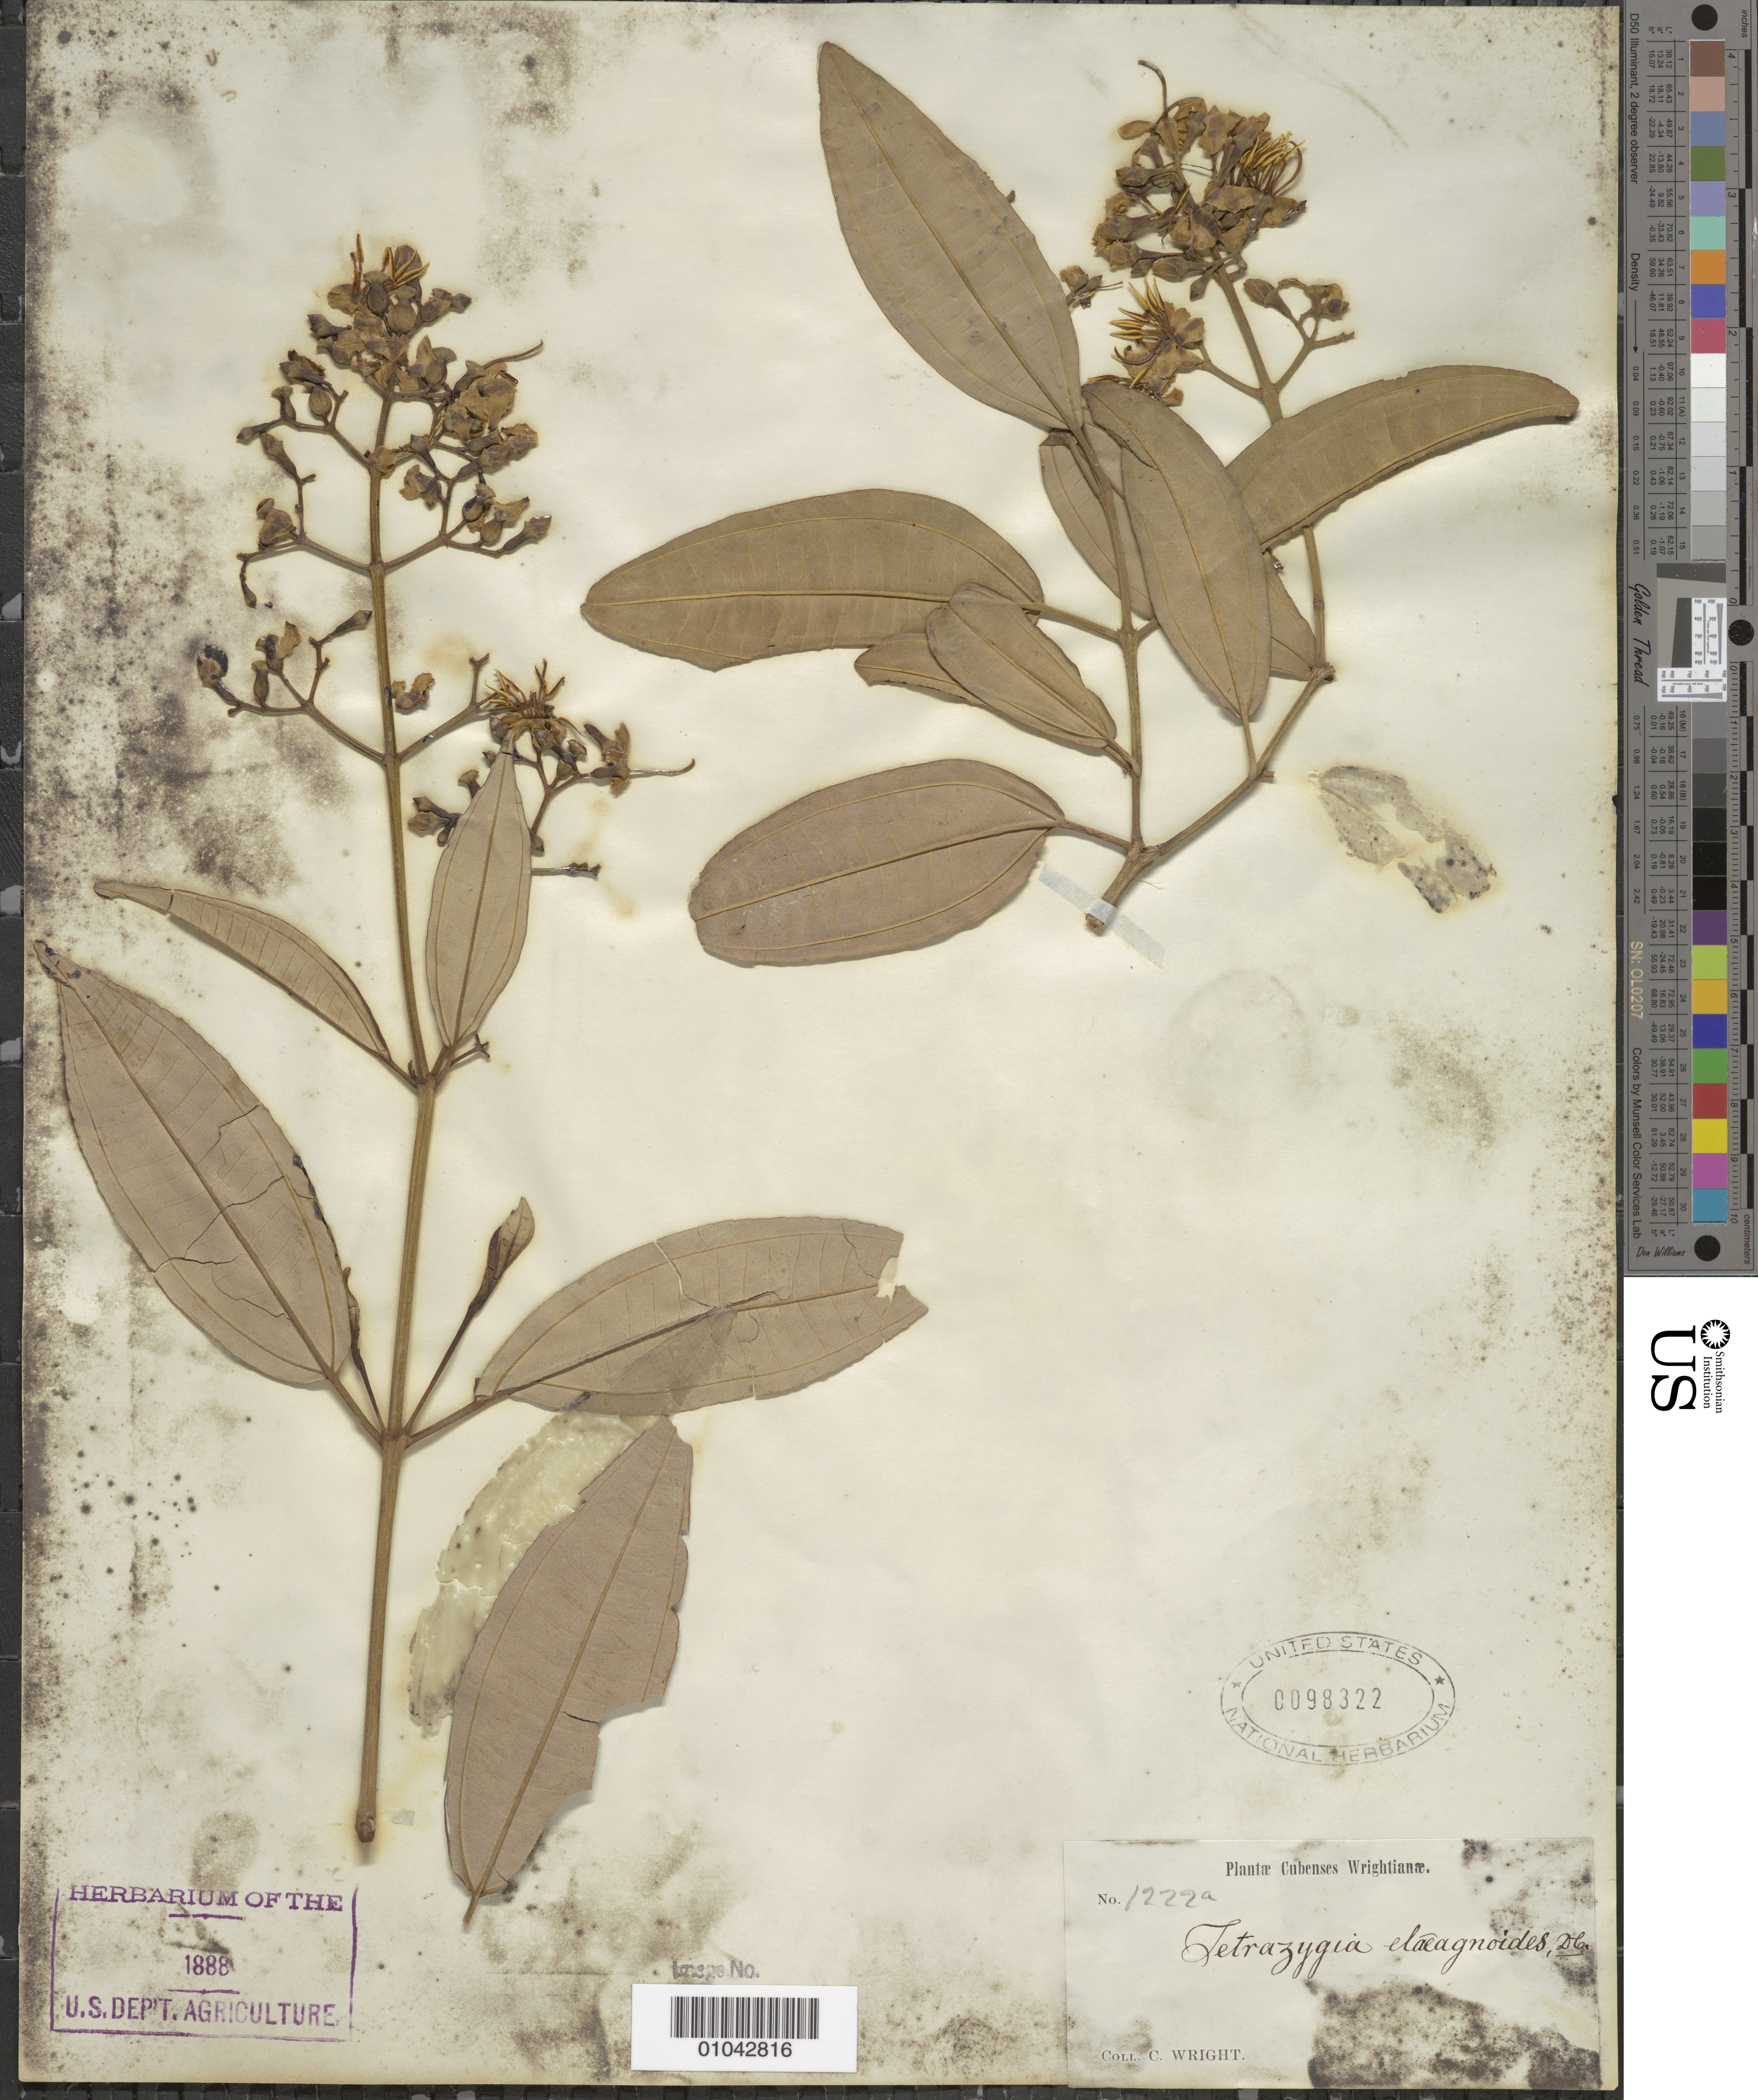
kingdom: Plantae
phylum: Tracheophyta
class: Magnoliopsida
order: Myrtales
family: Melastomataceae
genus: Tetrazygia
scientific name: Tetrazygia bicolor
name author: (Mill.) Cogn.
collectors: C. Wright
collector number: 1222a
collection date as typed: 1865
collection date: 1865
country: Cuba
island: Cuba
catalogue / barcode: US 98322